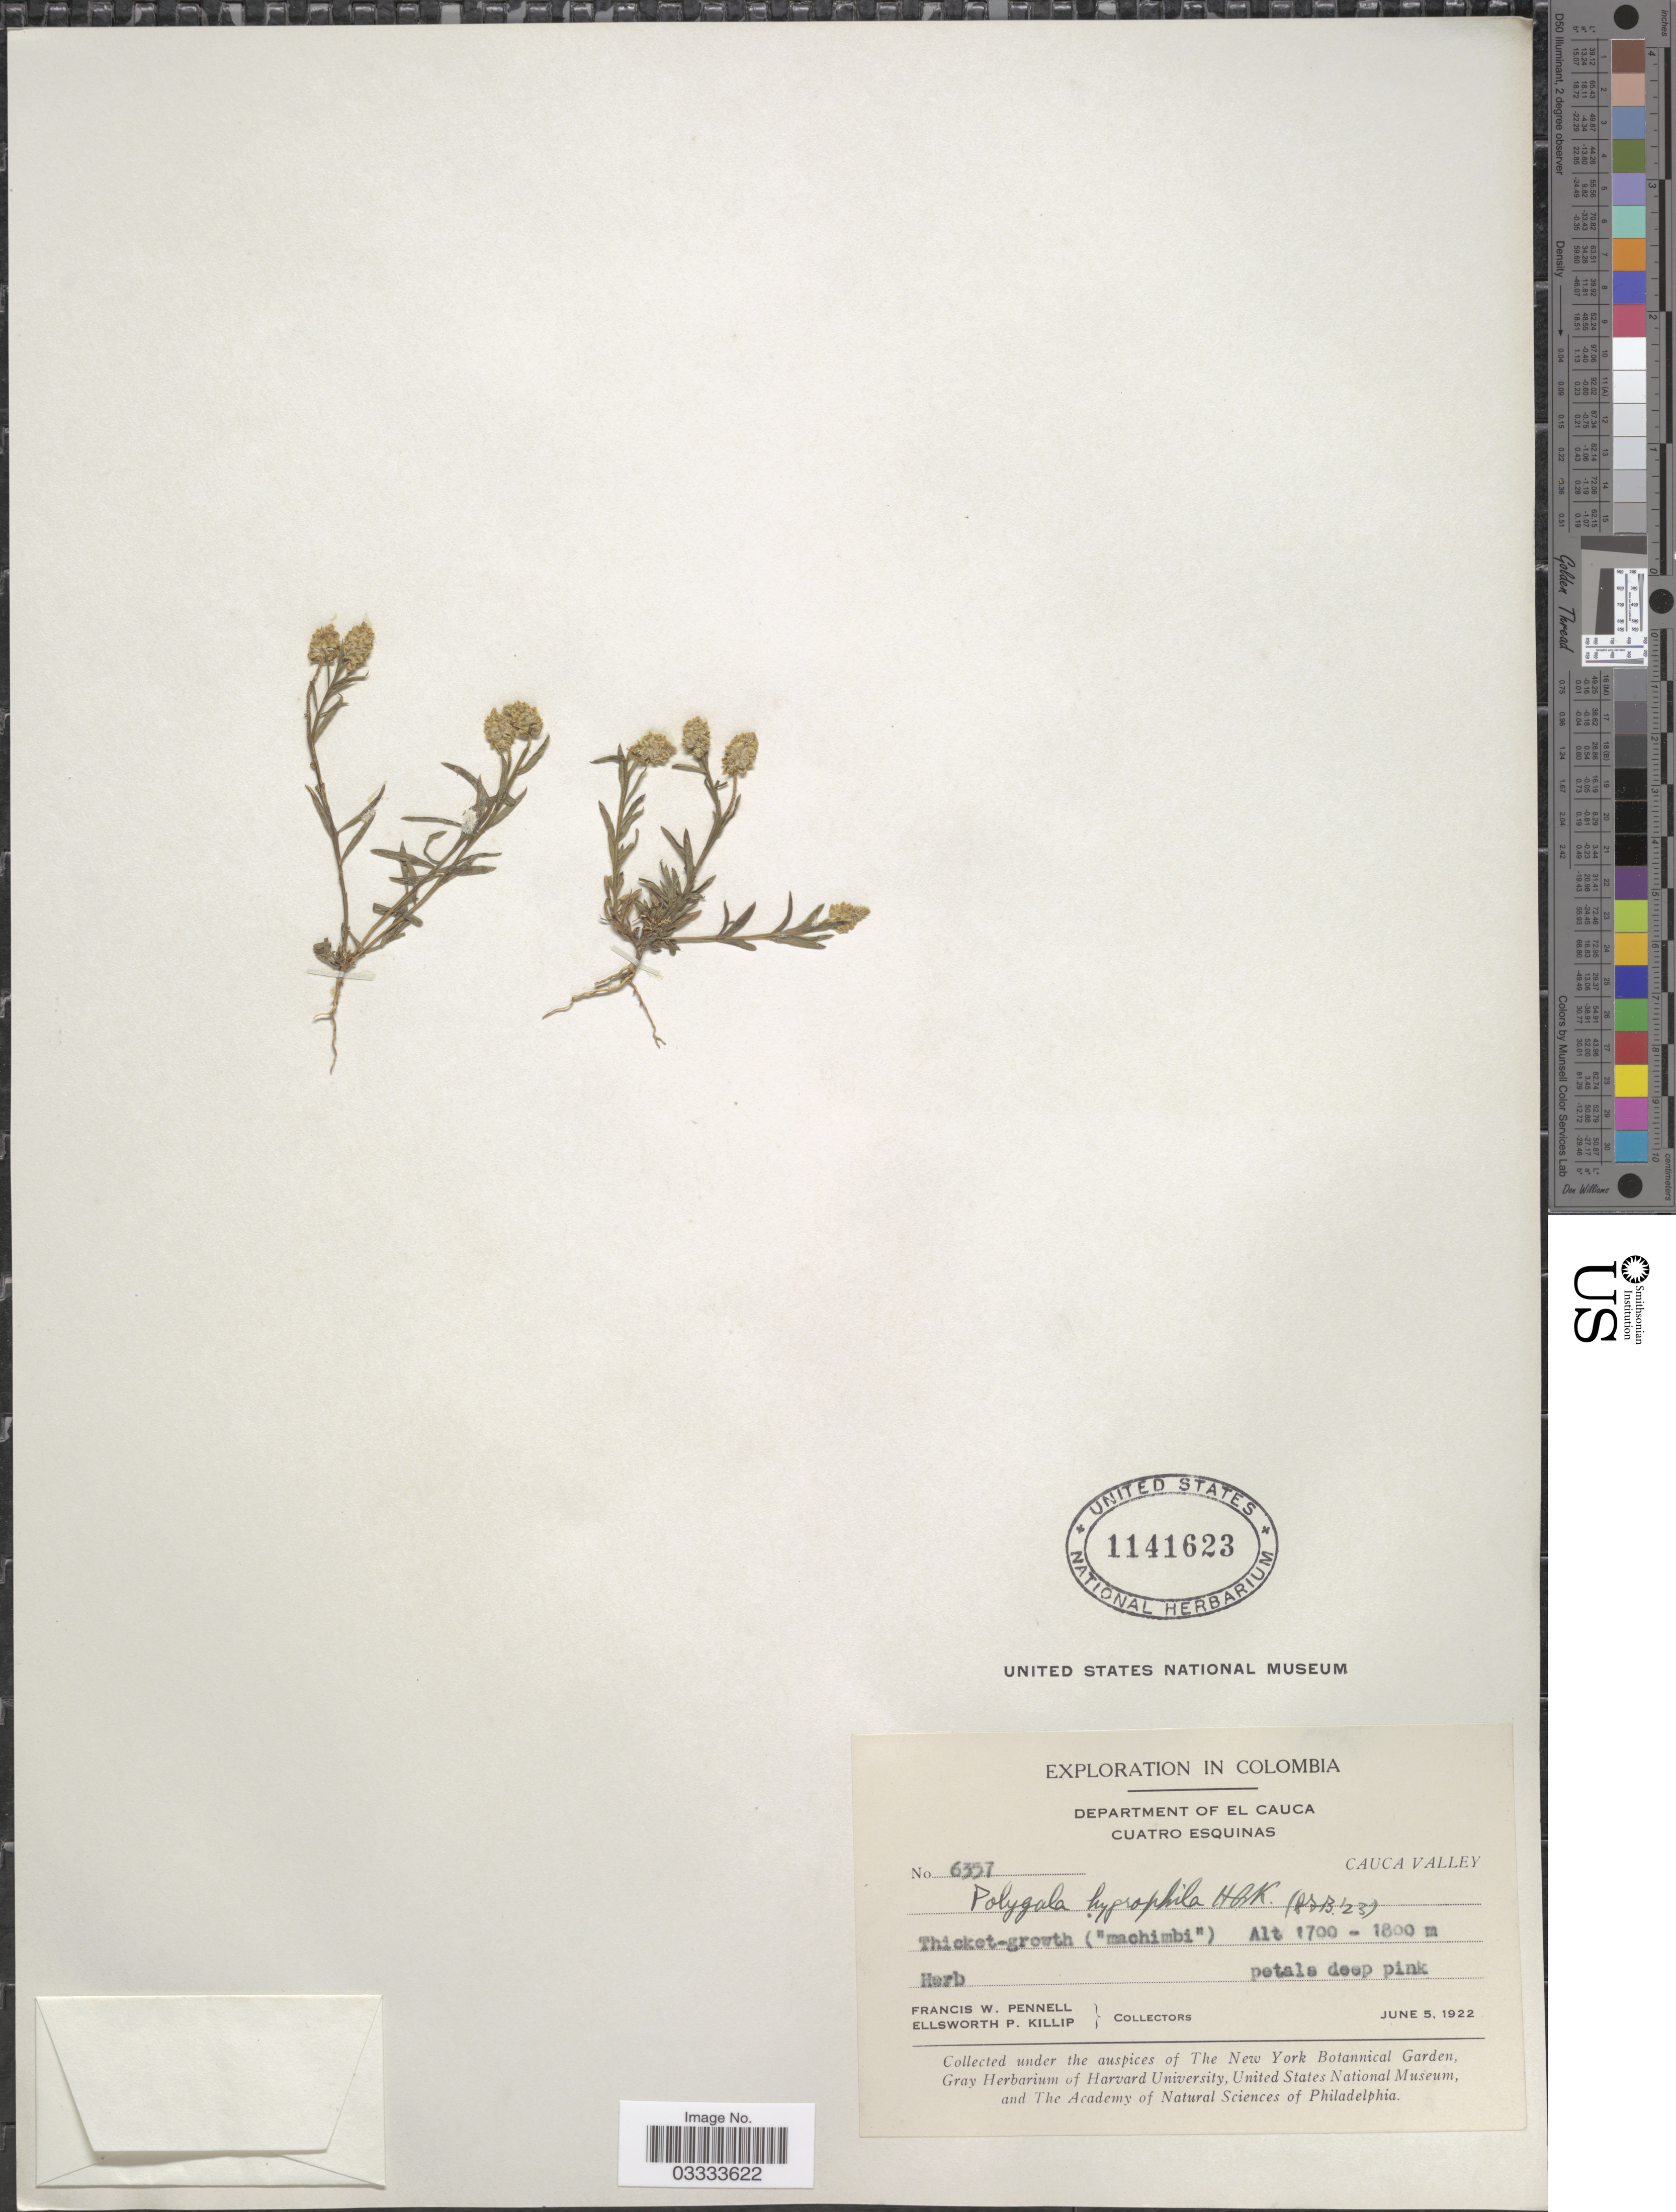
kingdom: Plantae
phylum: Tracheophyta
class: Magnoliopsida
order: Fabales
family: Polygalaceae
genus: Polygala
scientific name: Polygala hygrophila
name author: Kunth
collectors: F. W. Pennell & E. P. Killip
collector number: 6357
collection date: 1922-06-05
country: Colombia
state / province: Cauca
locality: Department of El Cauca. Cuatro Esquinas. Cauca Valley.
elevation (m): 1700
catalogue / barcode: US 1141623